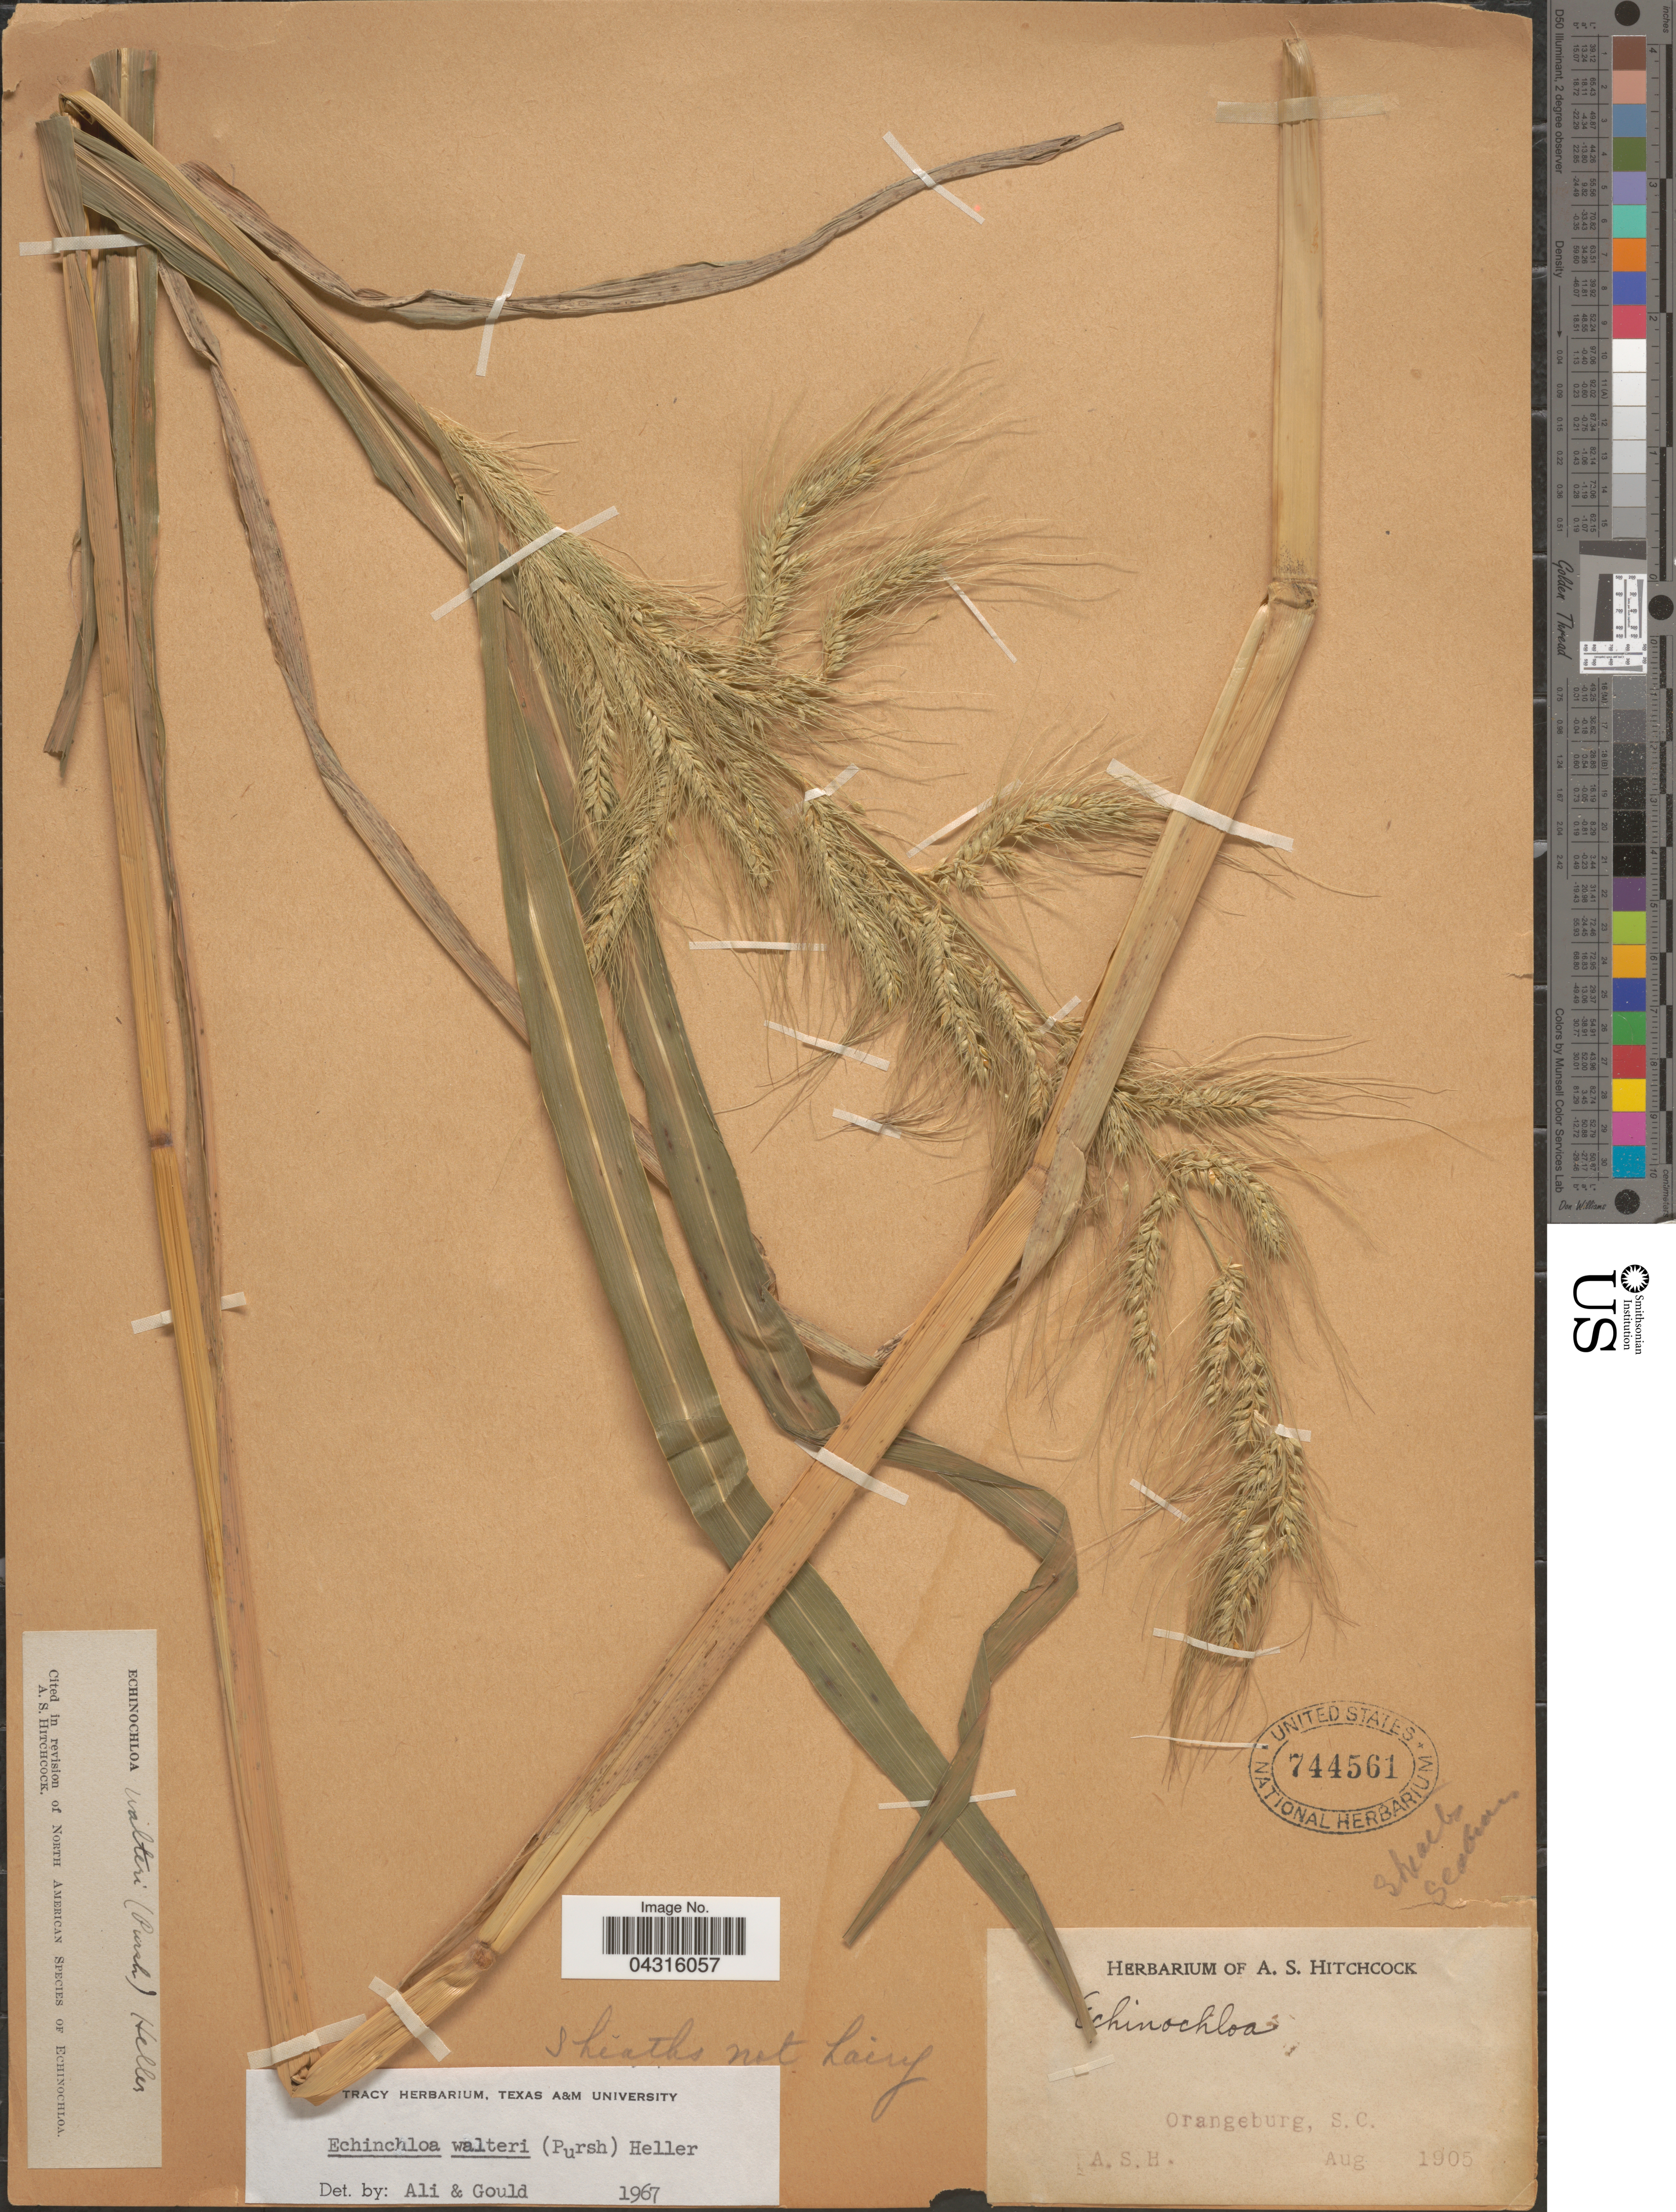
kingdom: Plantae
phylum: Tracheophyta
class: Liliopsida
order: Poales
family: Poaceae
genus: Echinochloa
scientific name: Echinochloa walteri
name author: (Pursh) A. Heller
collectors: A. S. Hitchcock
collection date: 1905-08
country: United States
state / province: South Carolina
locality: Orangeburg.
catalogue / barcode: US 744561